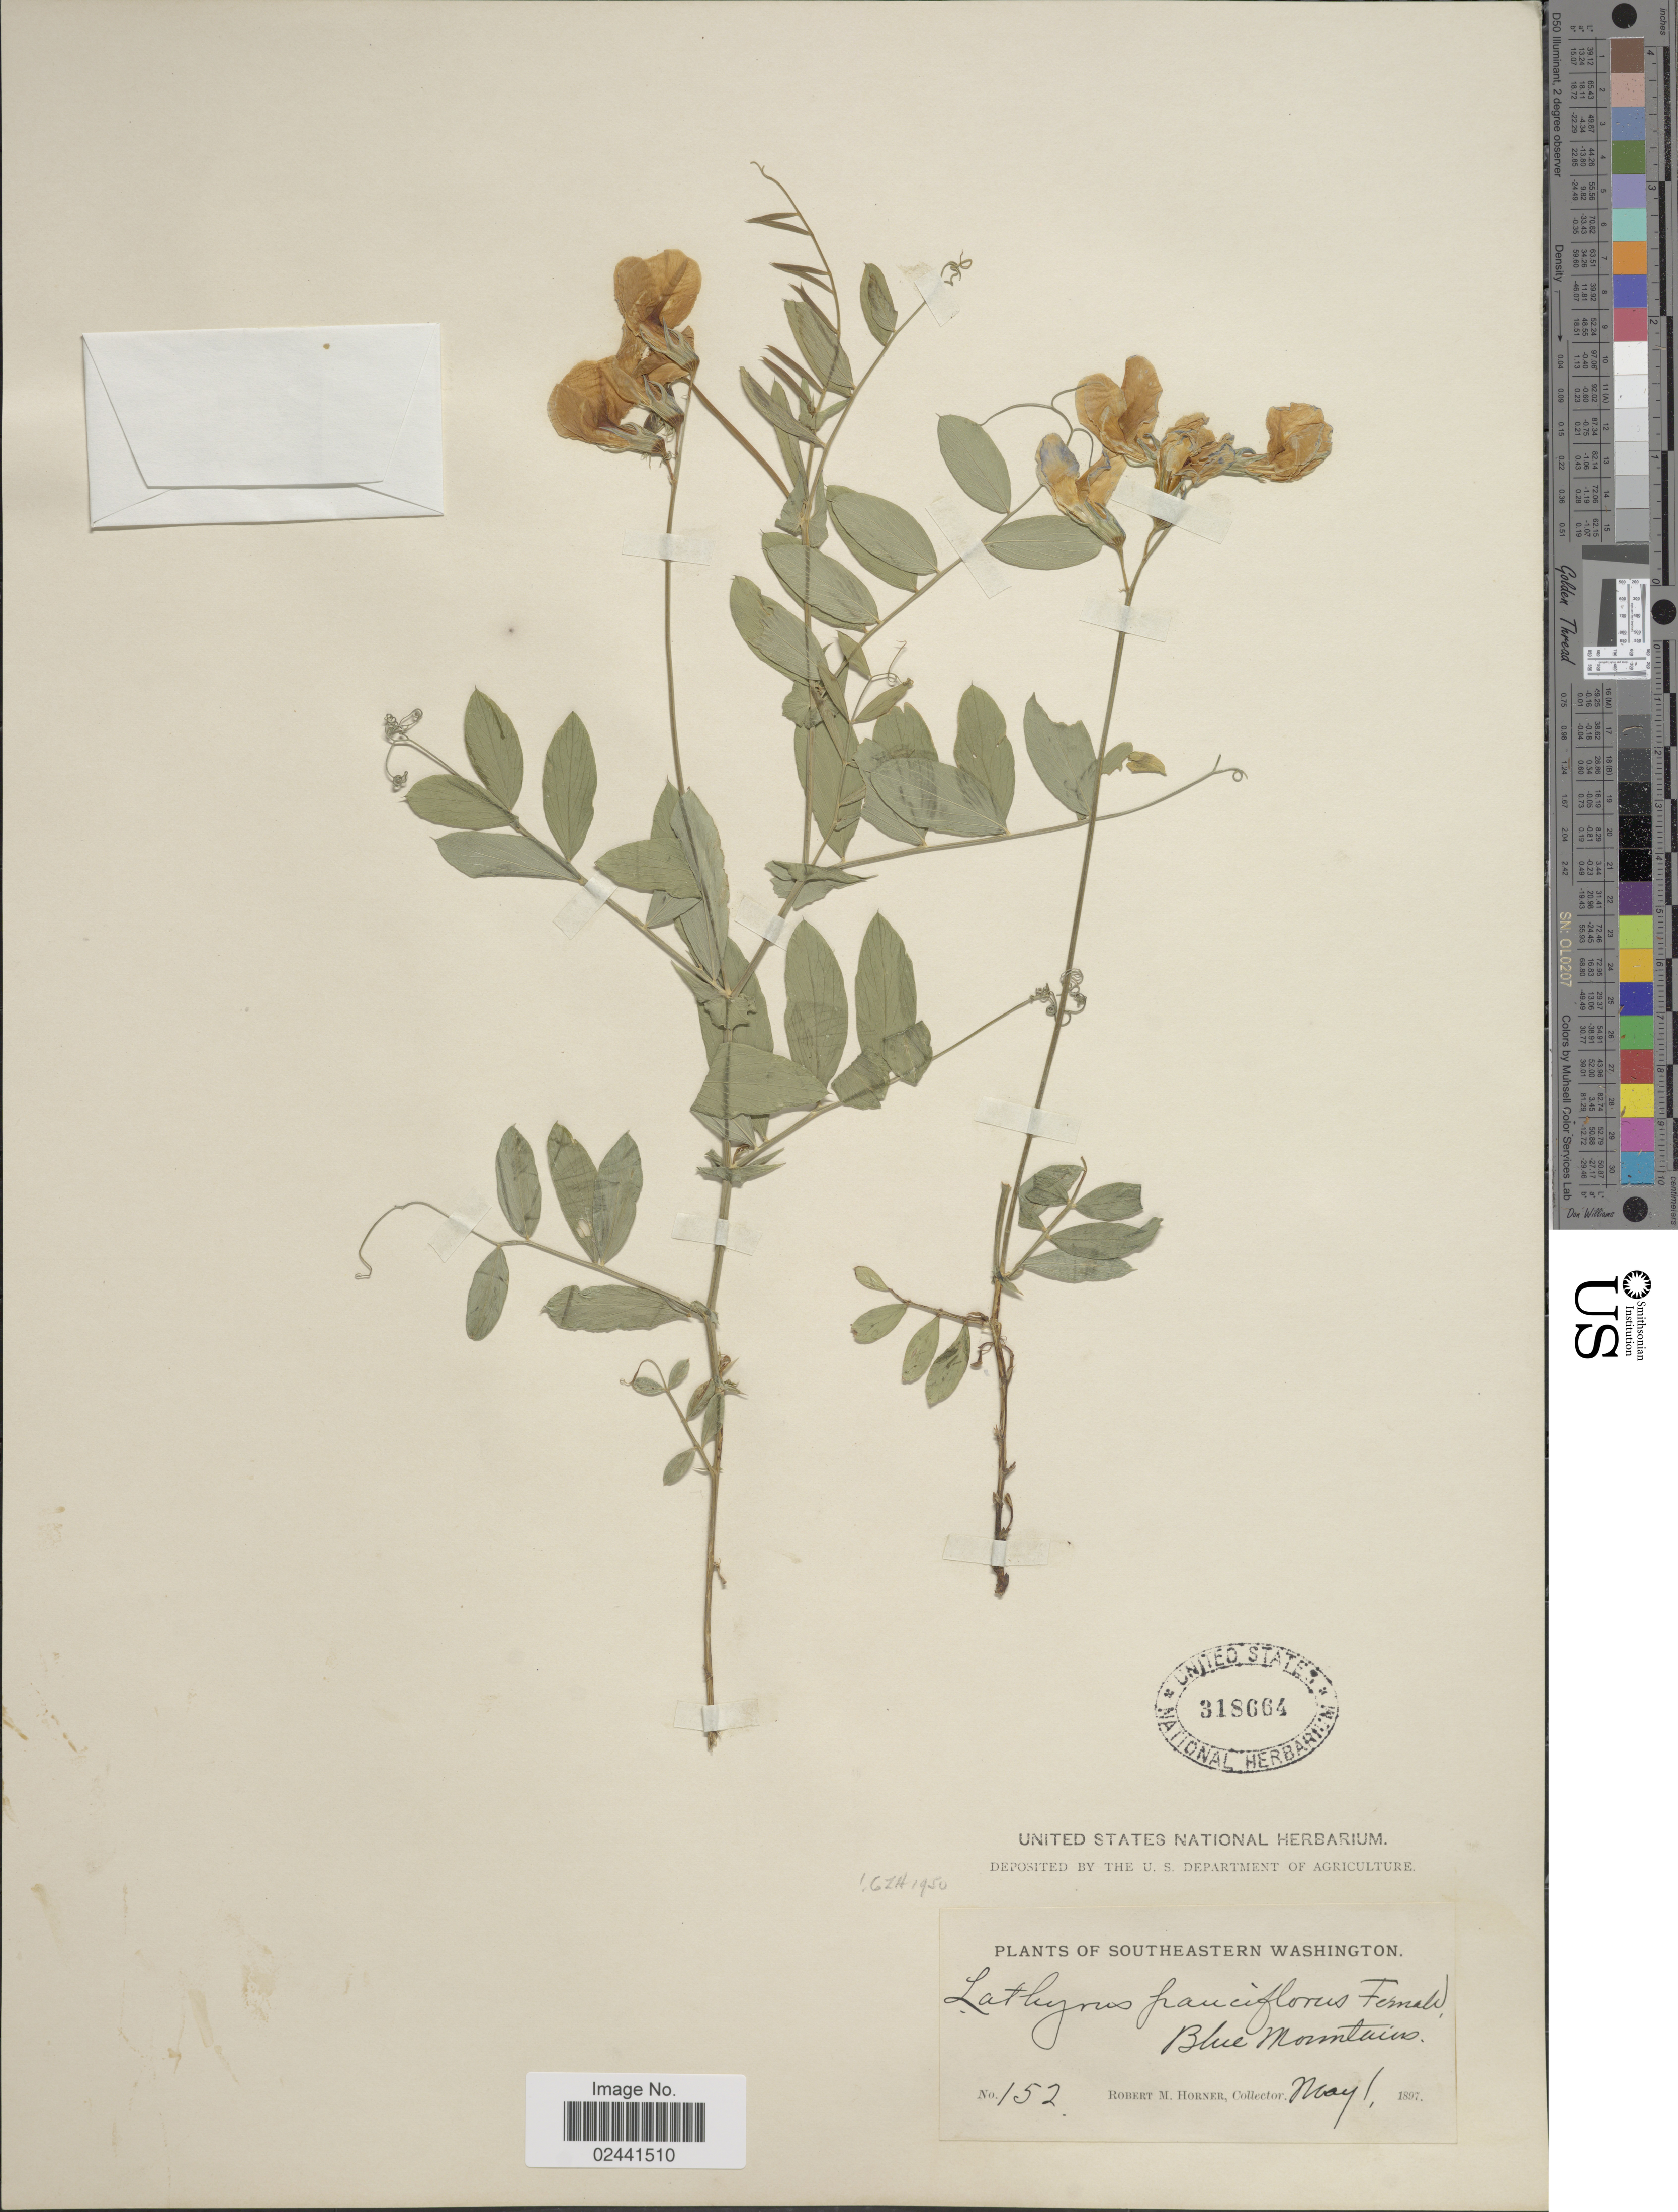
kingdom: Plantae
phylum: Tracheophyta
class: Magnoliopsida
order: Fabales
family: Fabaceae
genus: Lathyrus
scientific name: Lathyrus pauciflorus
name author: Fernald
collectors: R. Horner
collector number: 152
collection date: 1897-05-01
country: United States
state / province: Washington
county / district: Clallam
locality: Southeastern Washington, Blue Mountains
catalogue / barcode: US 318664